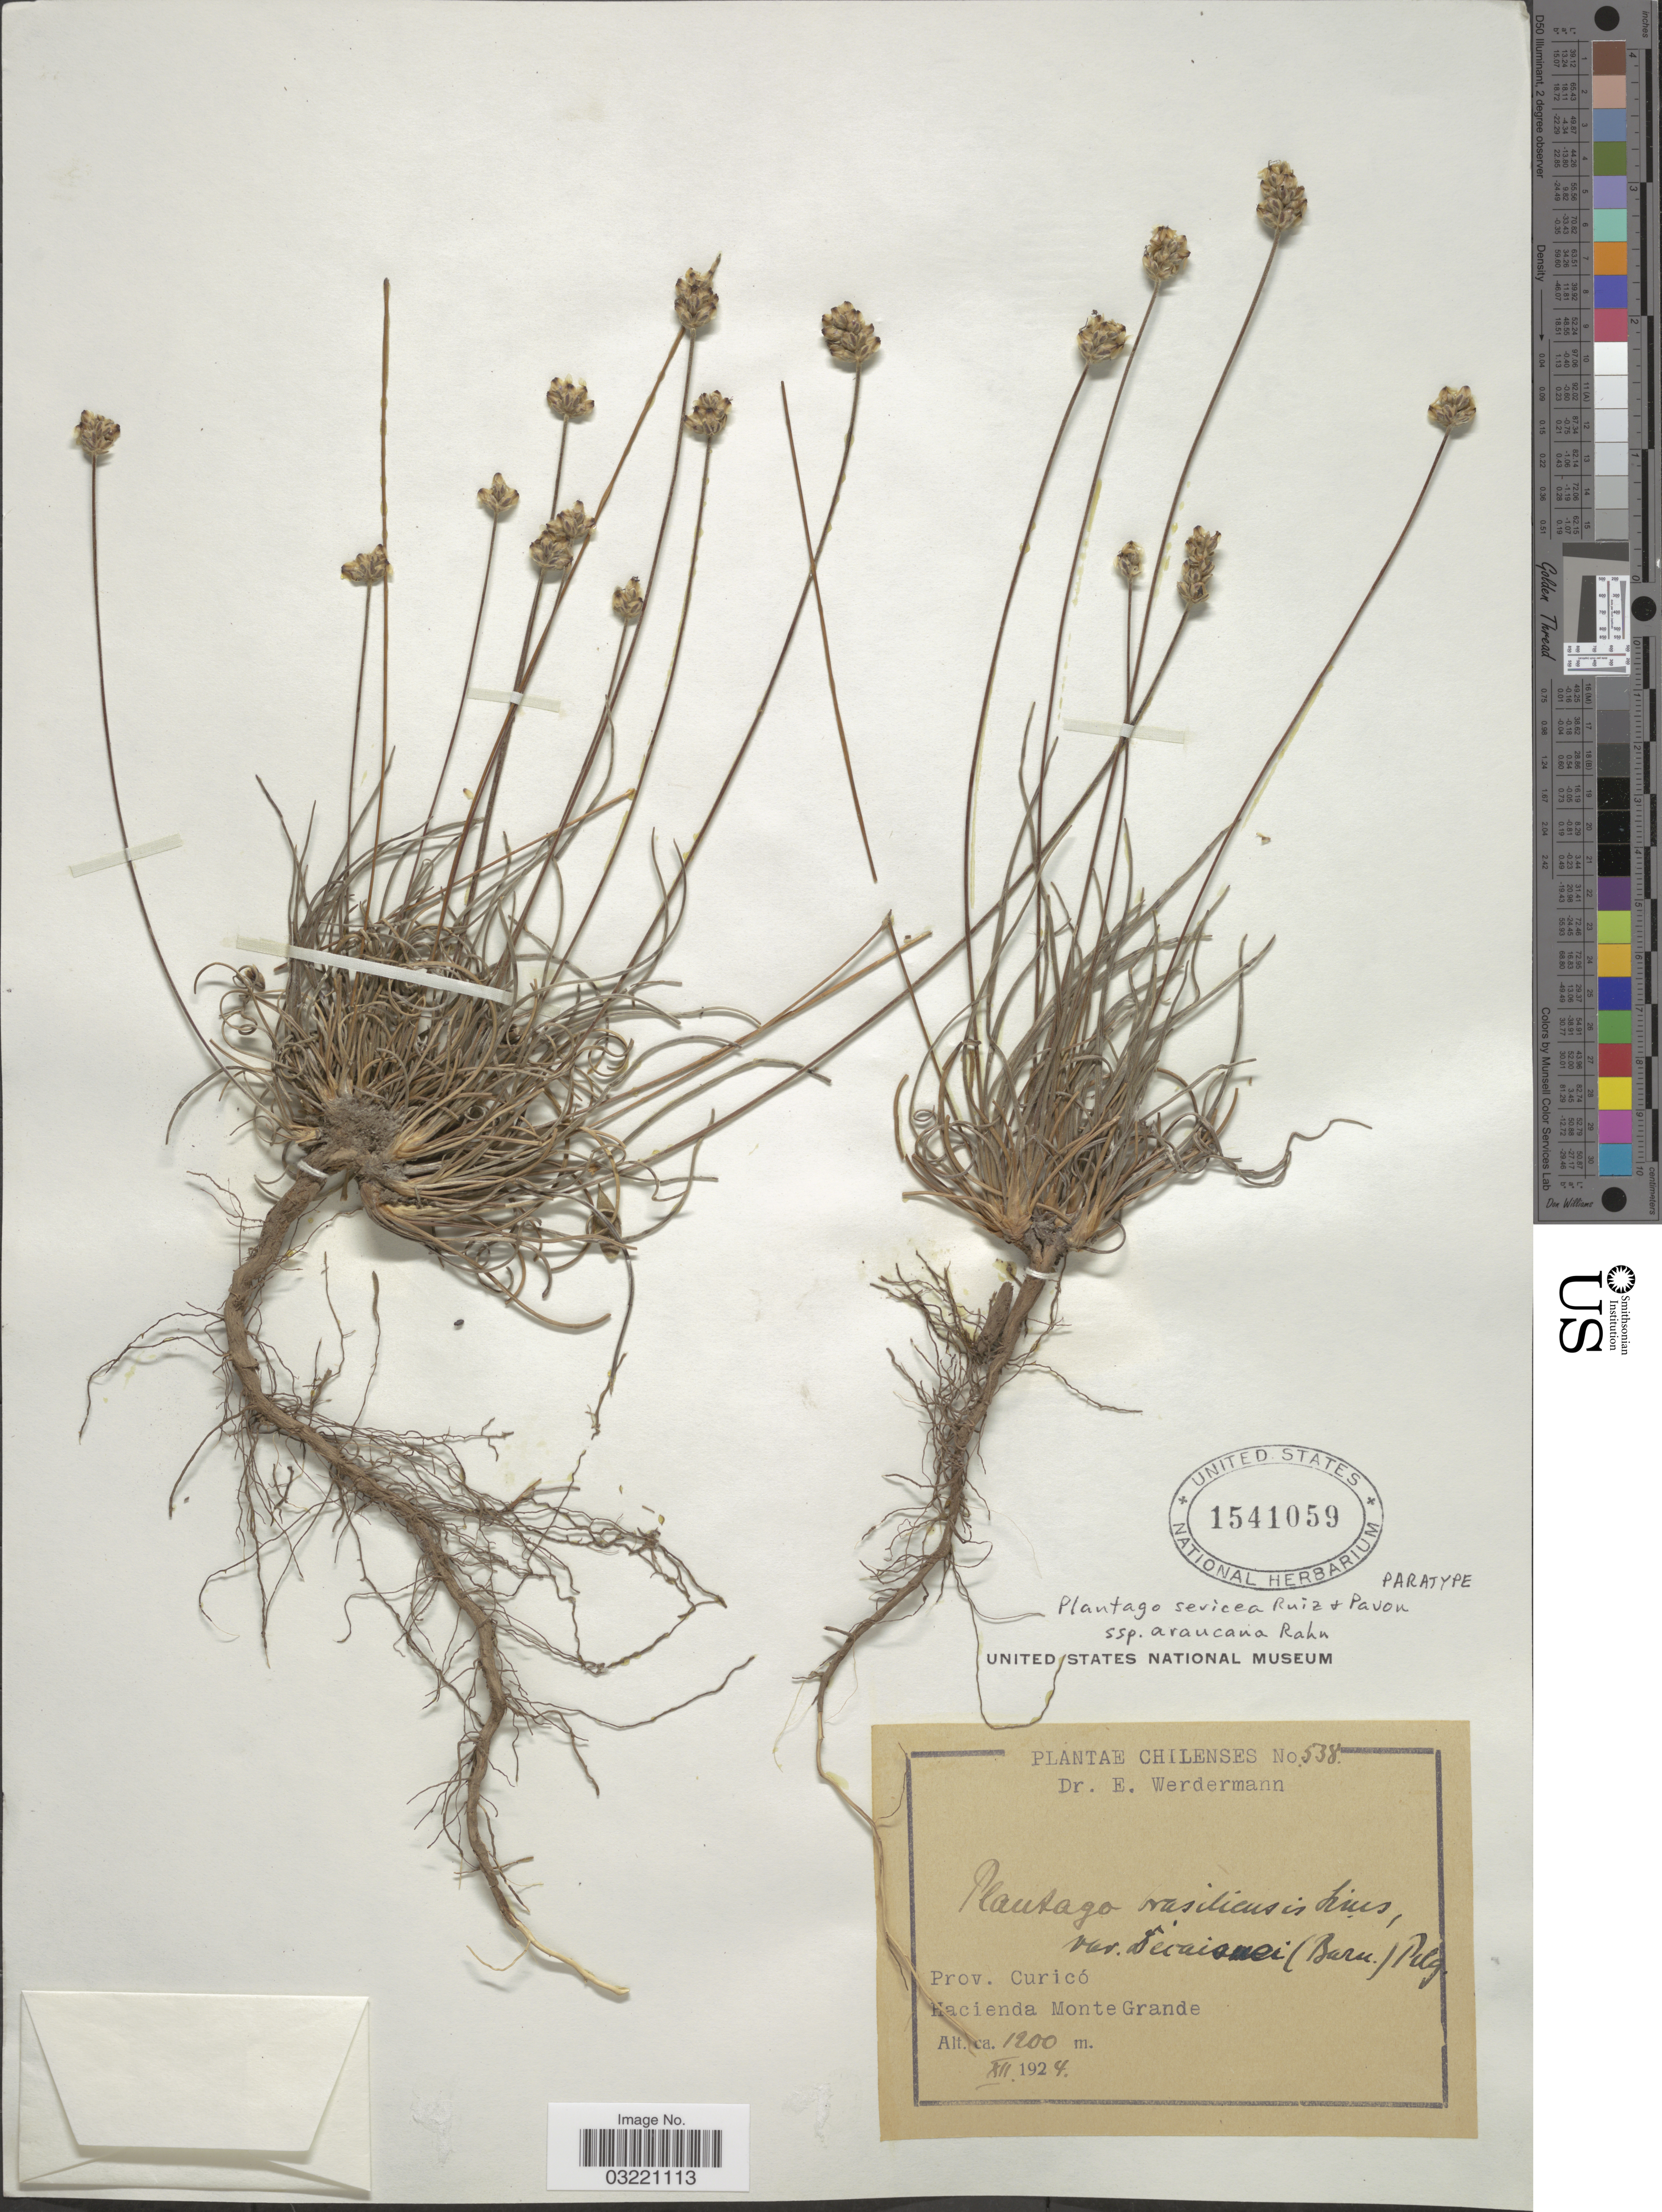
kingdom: Plantae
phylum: Tracheophyta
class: Magnoliopsida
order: Lamiales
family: Plantaginaceae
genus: Plantago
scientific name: Plantago sericea subsp. araucana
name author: Ruiz & Pav.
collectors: E. Werdermann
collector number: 538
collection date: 1924-12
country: Chile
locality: Prov. Curicó, Hacienda Monte Grande.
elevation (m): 1200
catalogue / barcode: US 1541059